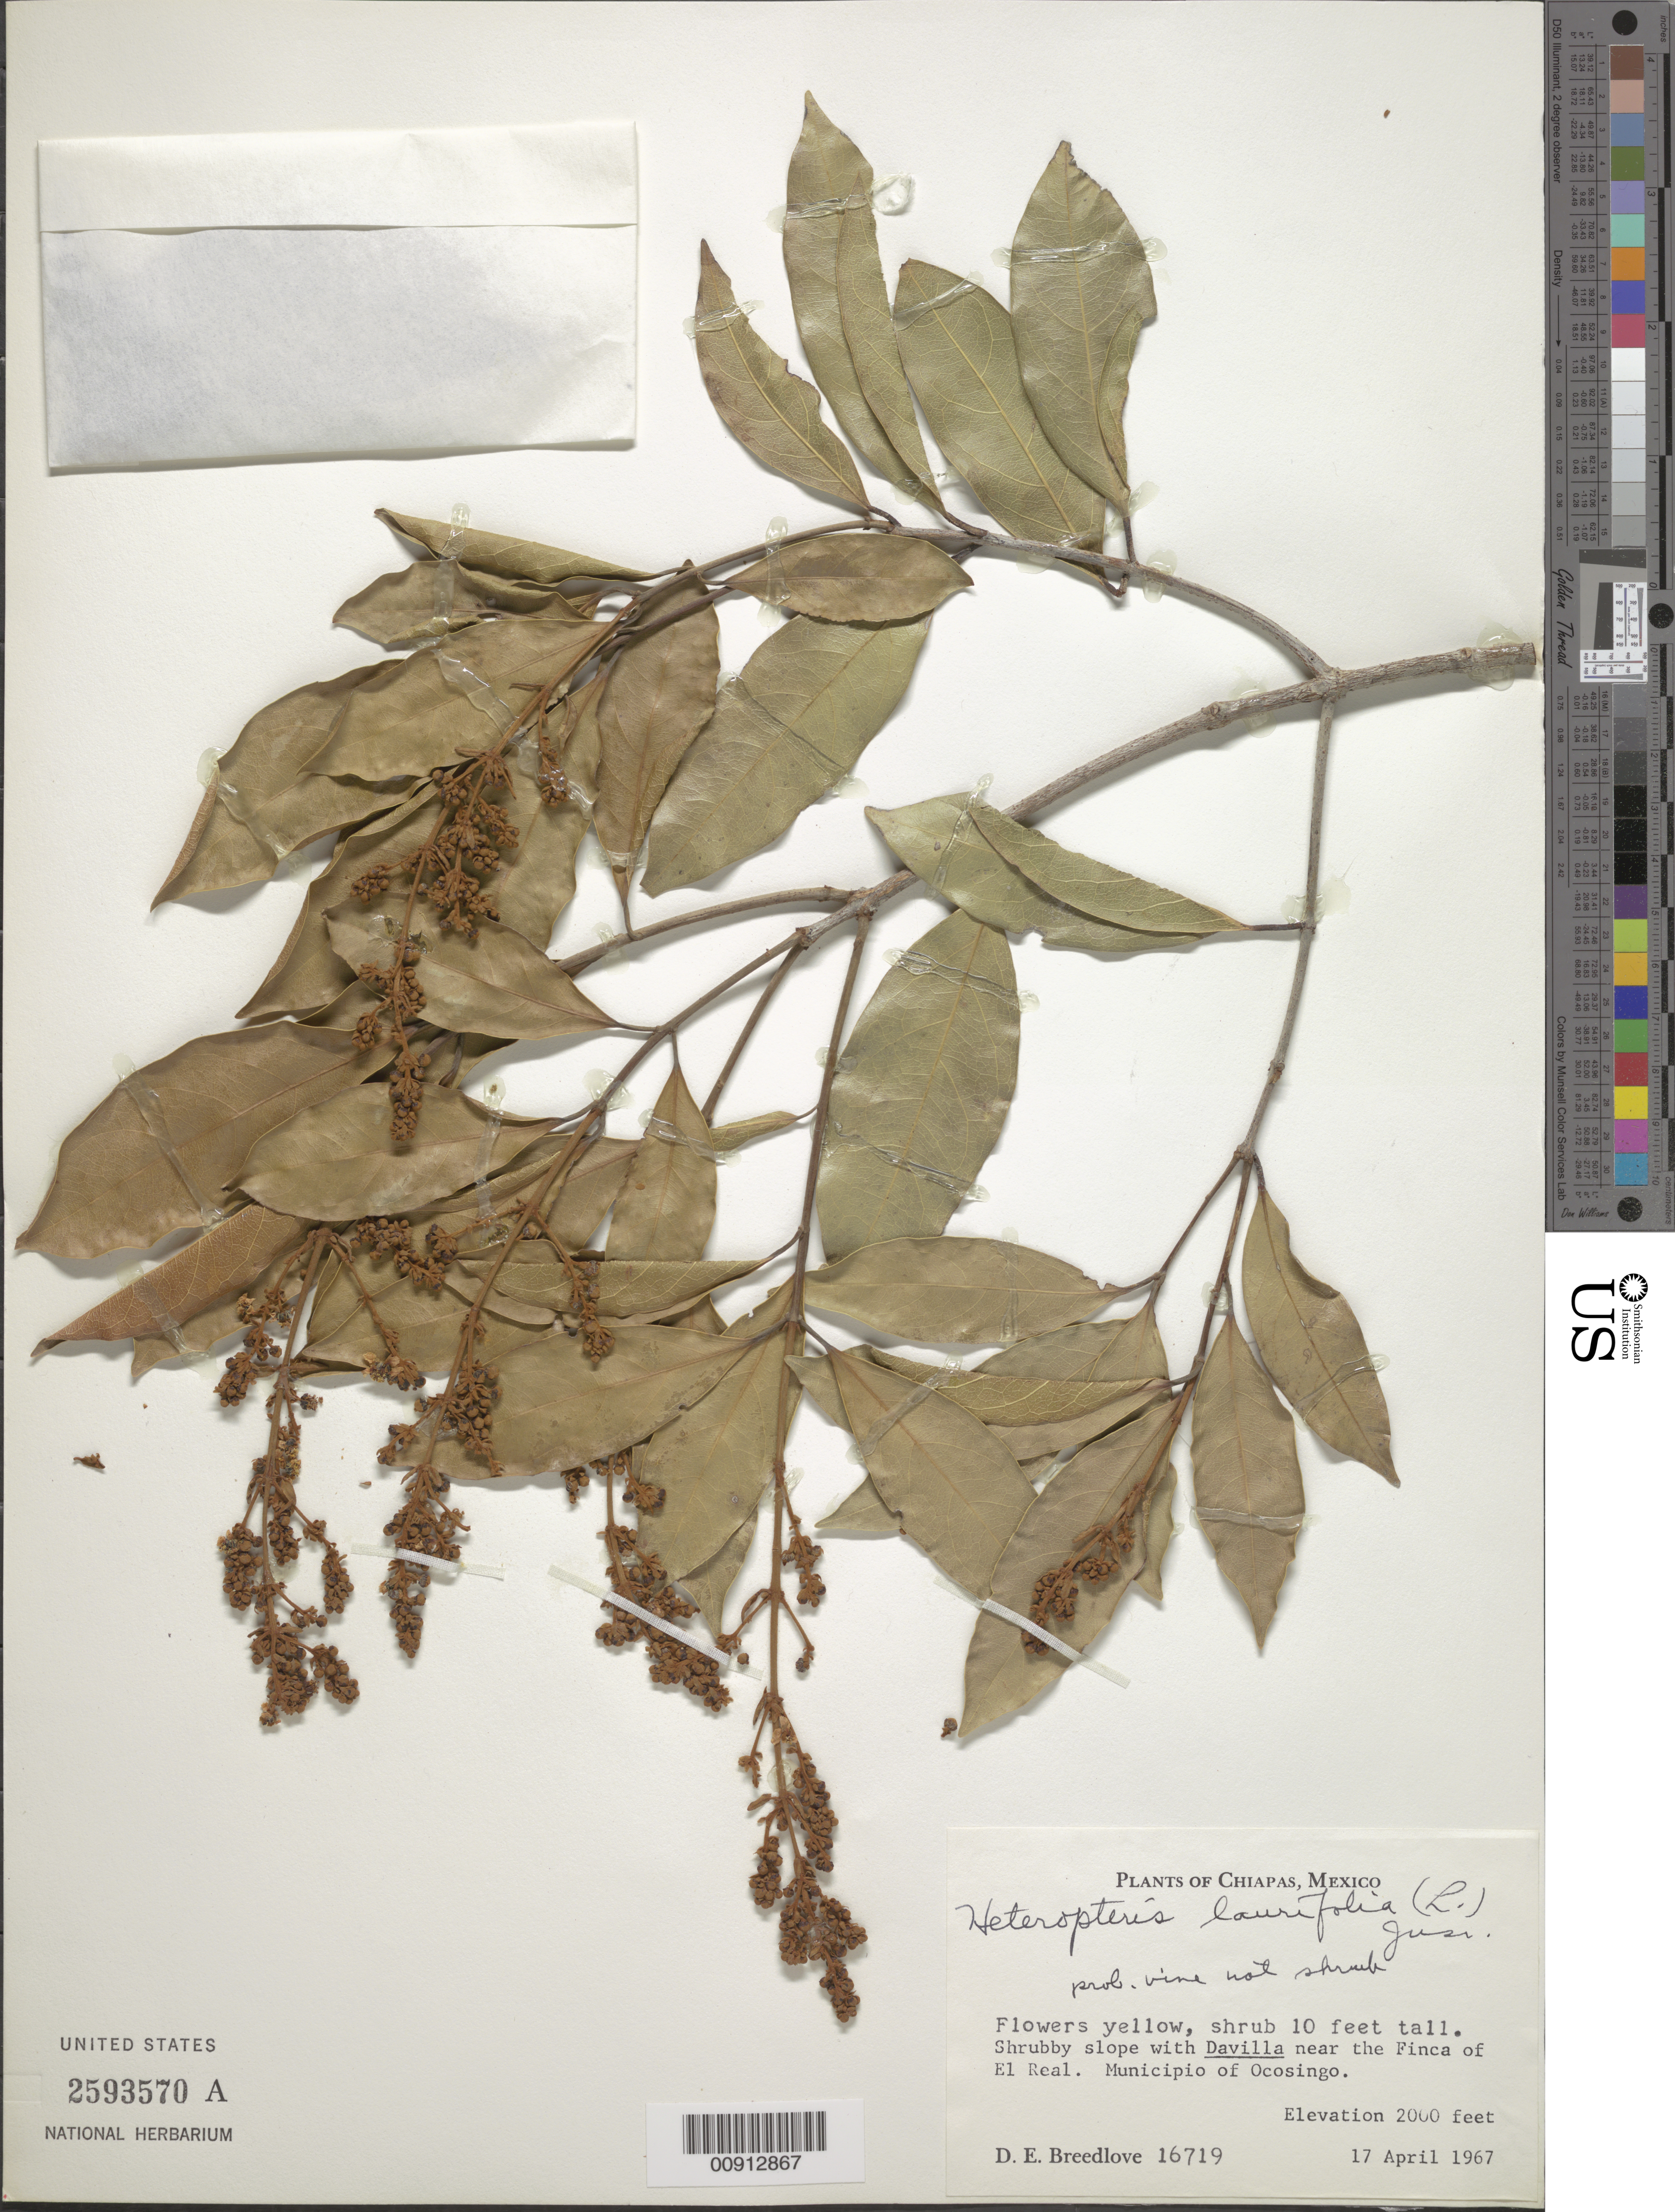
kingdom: Plantae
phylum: Tracheophyta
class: Magnoliopsida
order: Malpighiales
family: Malpighiaceae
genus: Heteropterys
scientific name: Heteropterys laurifolia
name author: (L.) A. Juss.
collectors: D. E. Breedlove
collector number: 16719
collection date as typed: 17 Apr 1967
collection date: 1967-04-17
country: Mexico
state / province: Chiapas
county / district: Ocosingo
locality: Near Finca of El Real. Municipio of Ocosingo, Chiapas.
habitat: Shrubby slope with Davilla.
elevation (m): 610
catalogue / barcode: US 2593570A